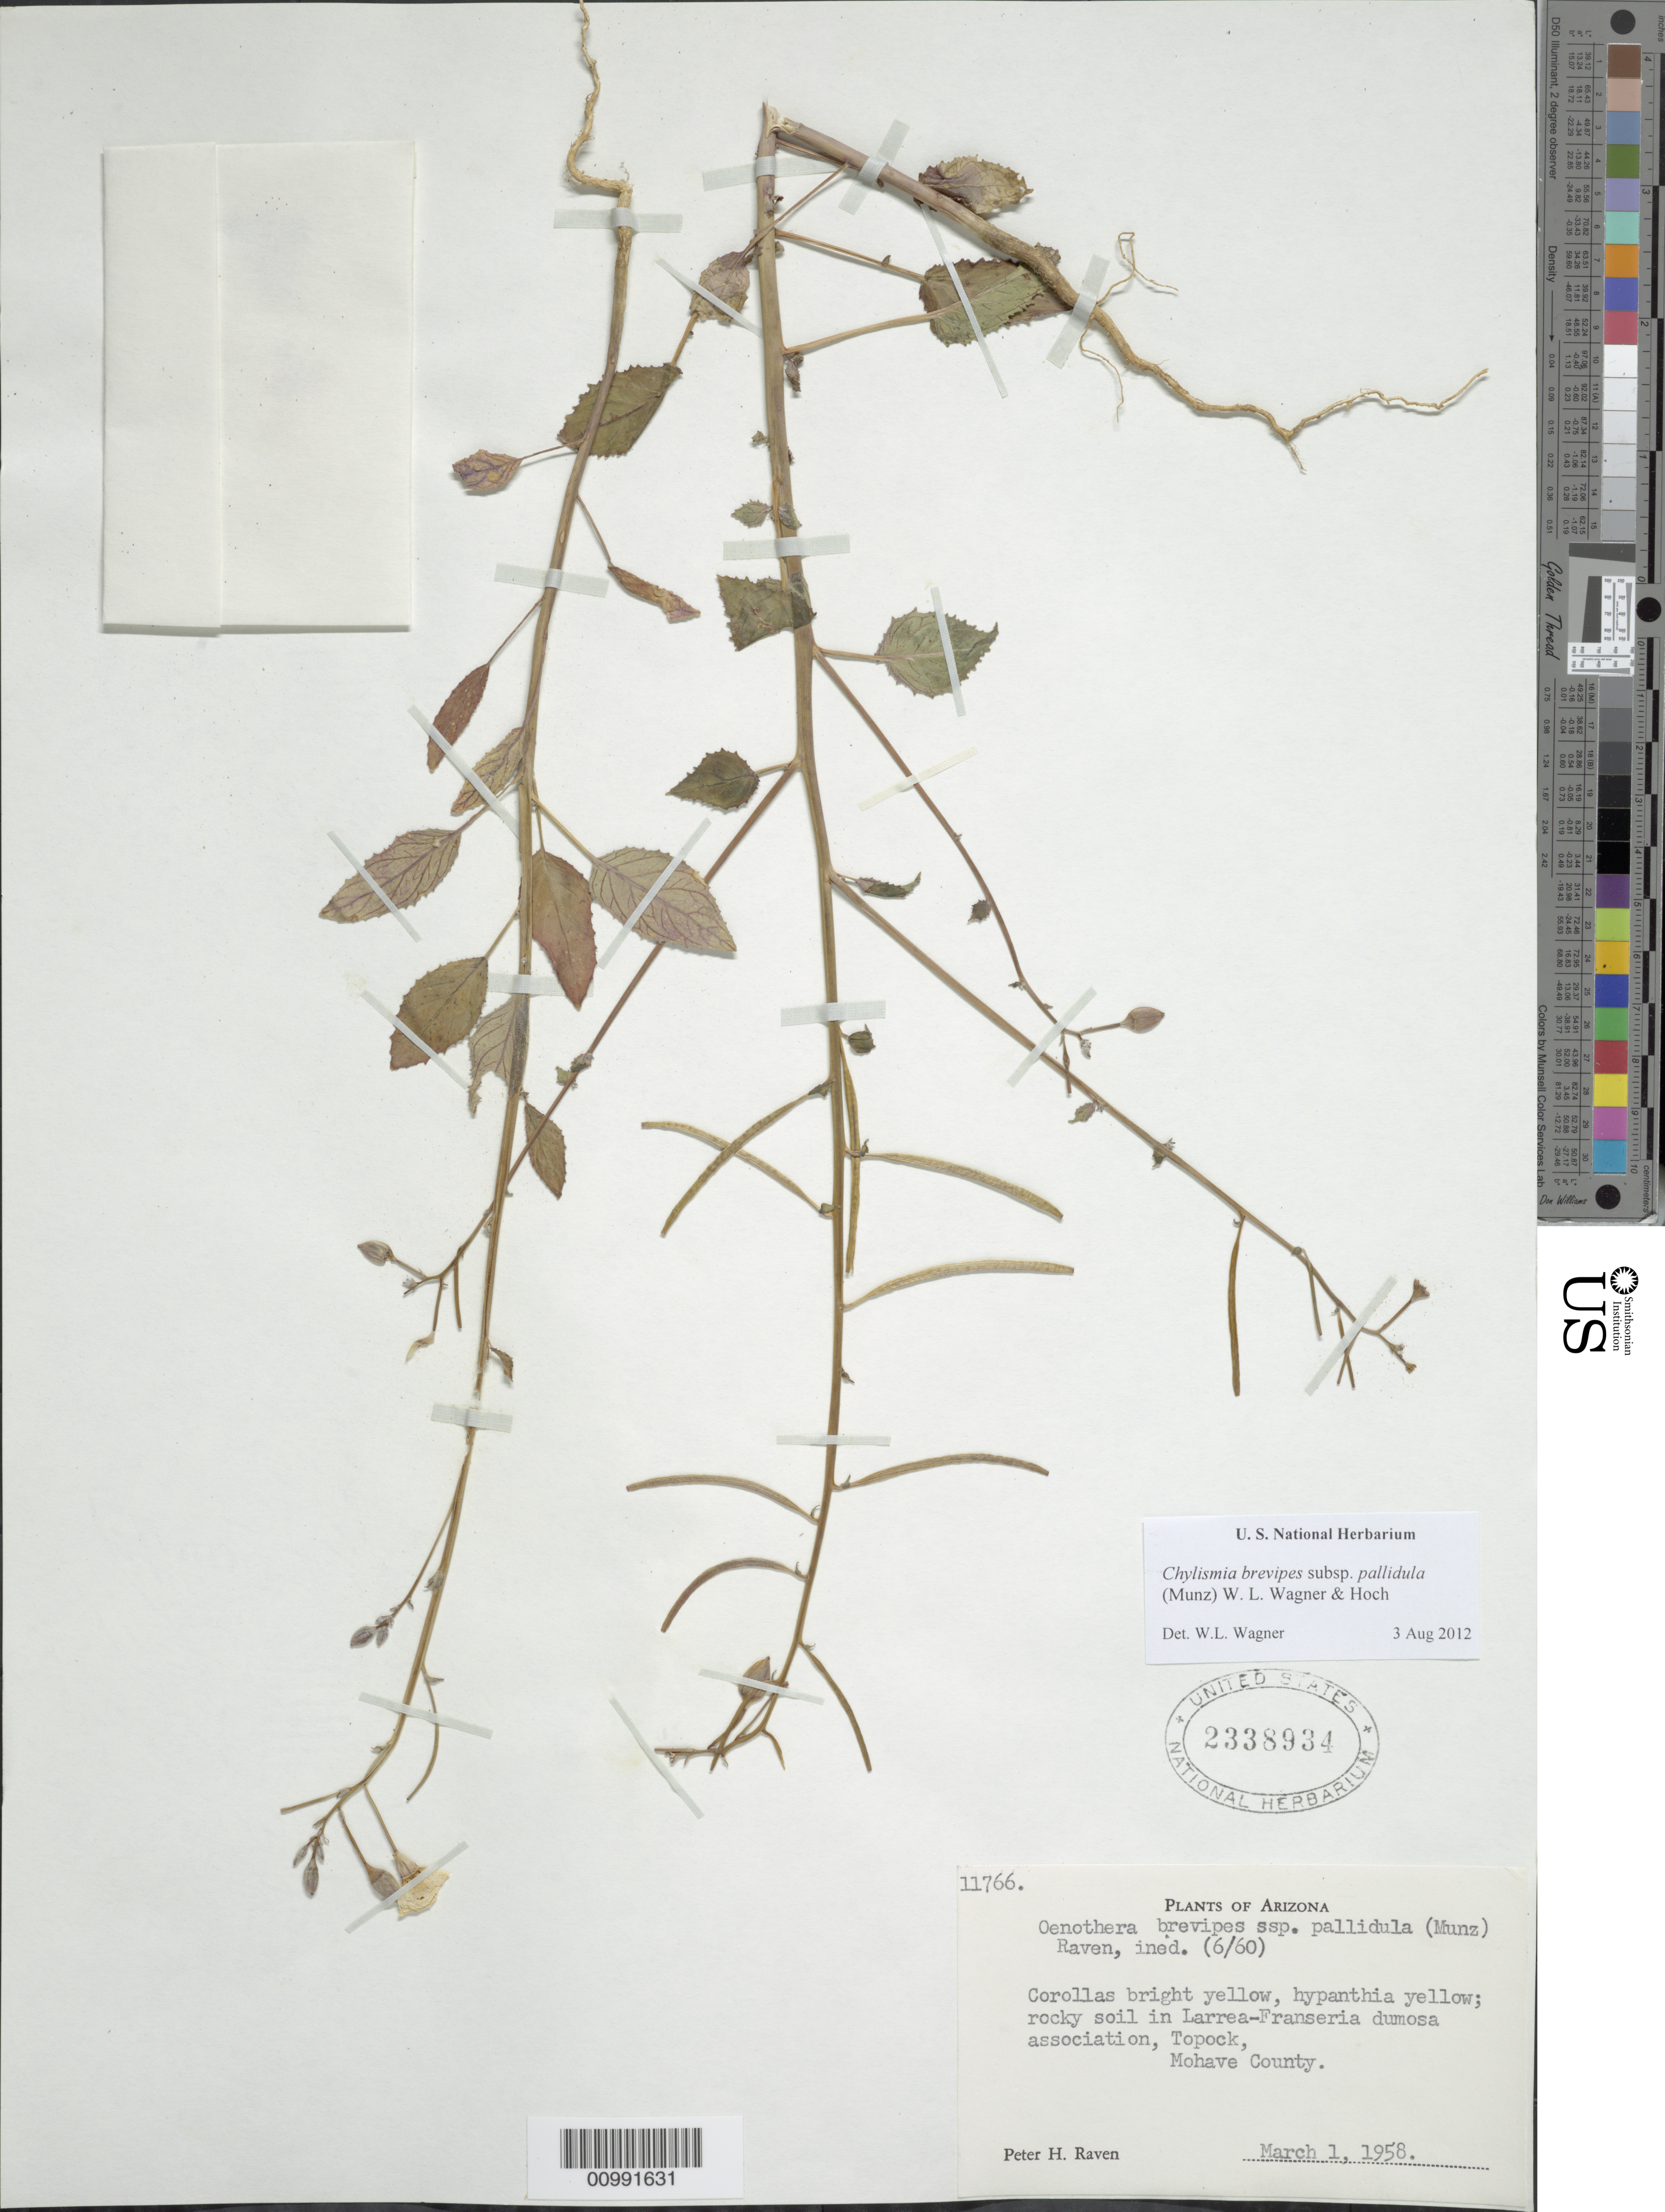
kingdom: Plantae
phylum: Tracheophyta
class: Magnoliopsida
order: Myrtales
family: Onagraceae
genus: Chylismia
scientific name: Chylismia brevipes subsp. pallidula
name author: (Munz) W.L. Wagner & Hoch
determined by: Wagner, W. L., (BOT), Smithsonian Institution - National Museum of Natural History (UNITED STATES)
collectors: P. H. Raven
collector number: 11766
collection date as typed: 01 Mar 1958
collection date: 1958-03-01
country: United States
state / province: Arizona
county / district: Mohave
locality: Rocky soil in Larrea-Franseria dumosa association, Topock.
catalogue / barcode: US 2338934